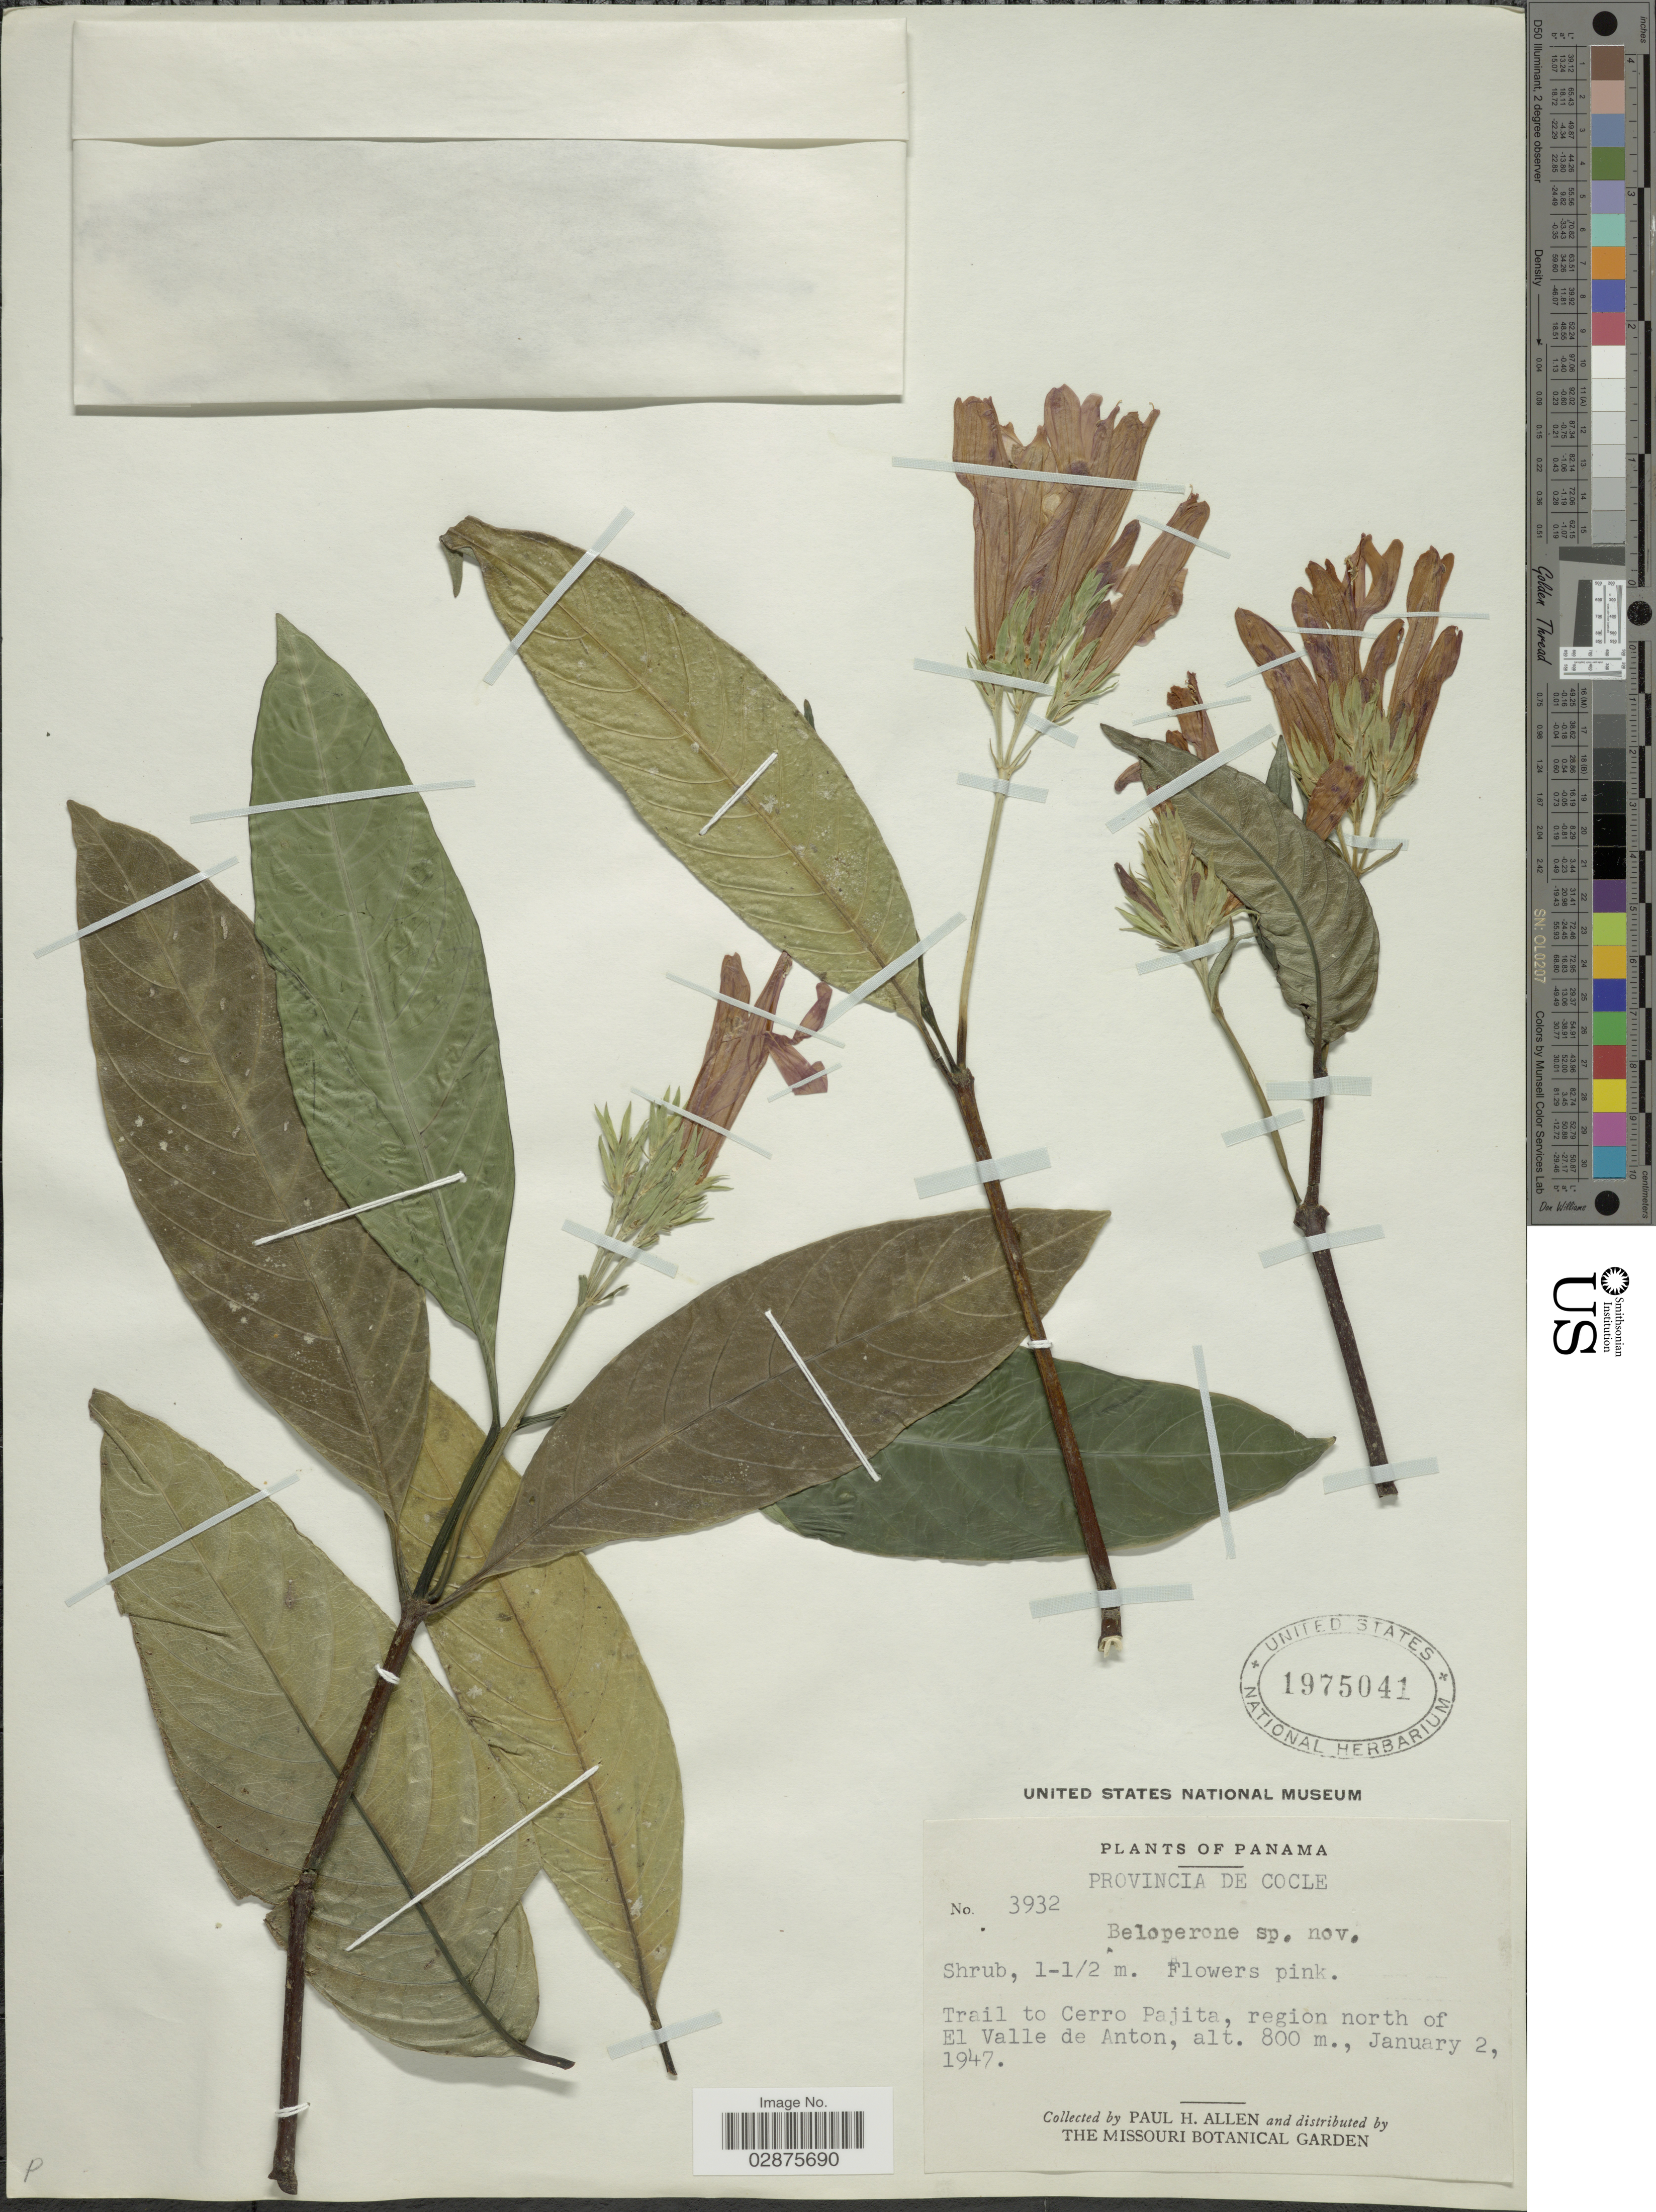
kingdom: Plantae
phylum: Tracheophyta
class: Magnoliopsida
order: Lamiales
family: Acanthaceae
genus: Justicia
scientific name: Justicia allenii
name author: (Leonard) Durkee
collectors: P. H. Allen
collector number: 3932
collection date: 1947-01-02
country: Panama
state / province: Coclé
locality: Provincia de Cocle. Trail to Cerro Pajita, region north of El Valle de Anton.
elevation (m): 800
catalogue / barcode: US 1975041